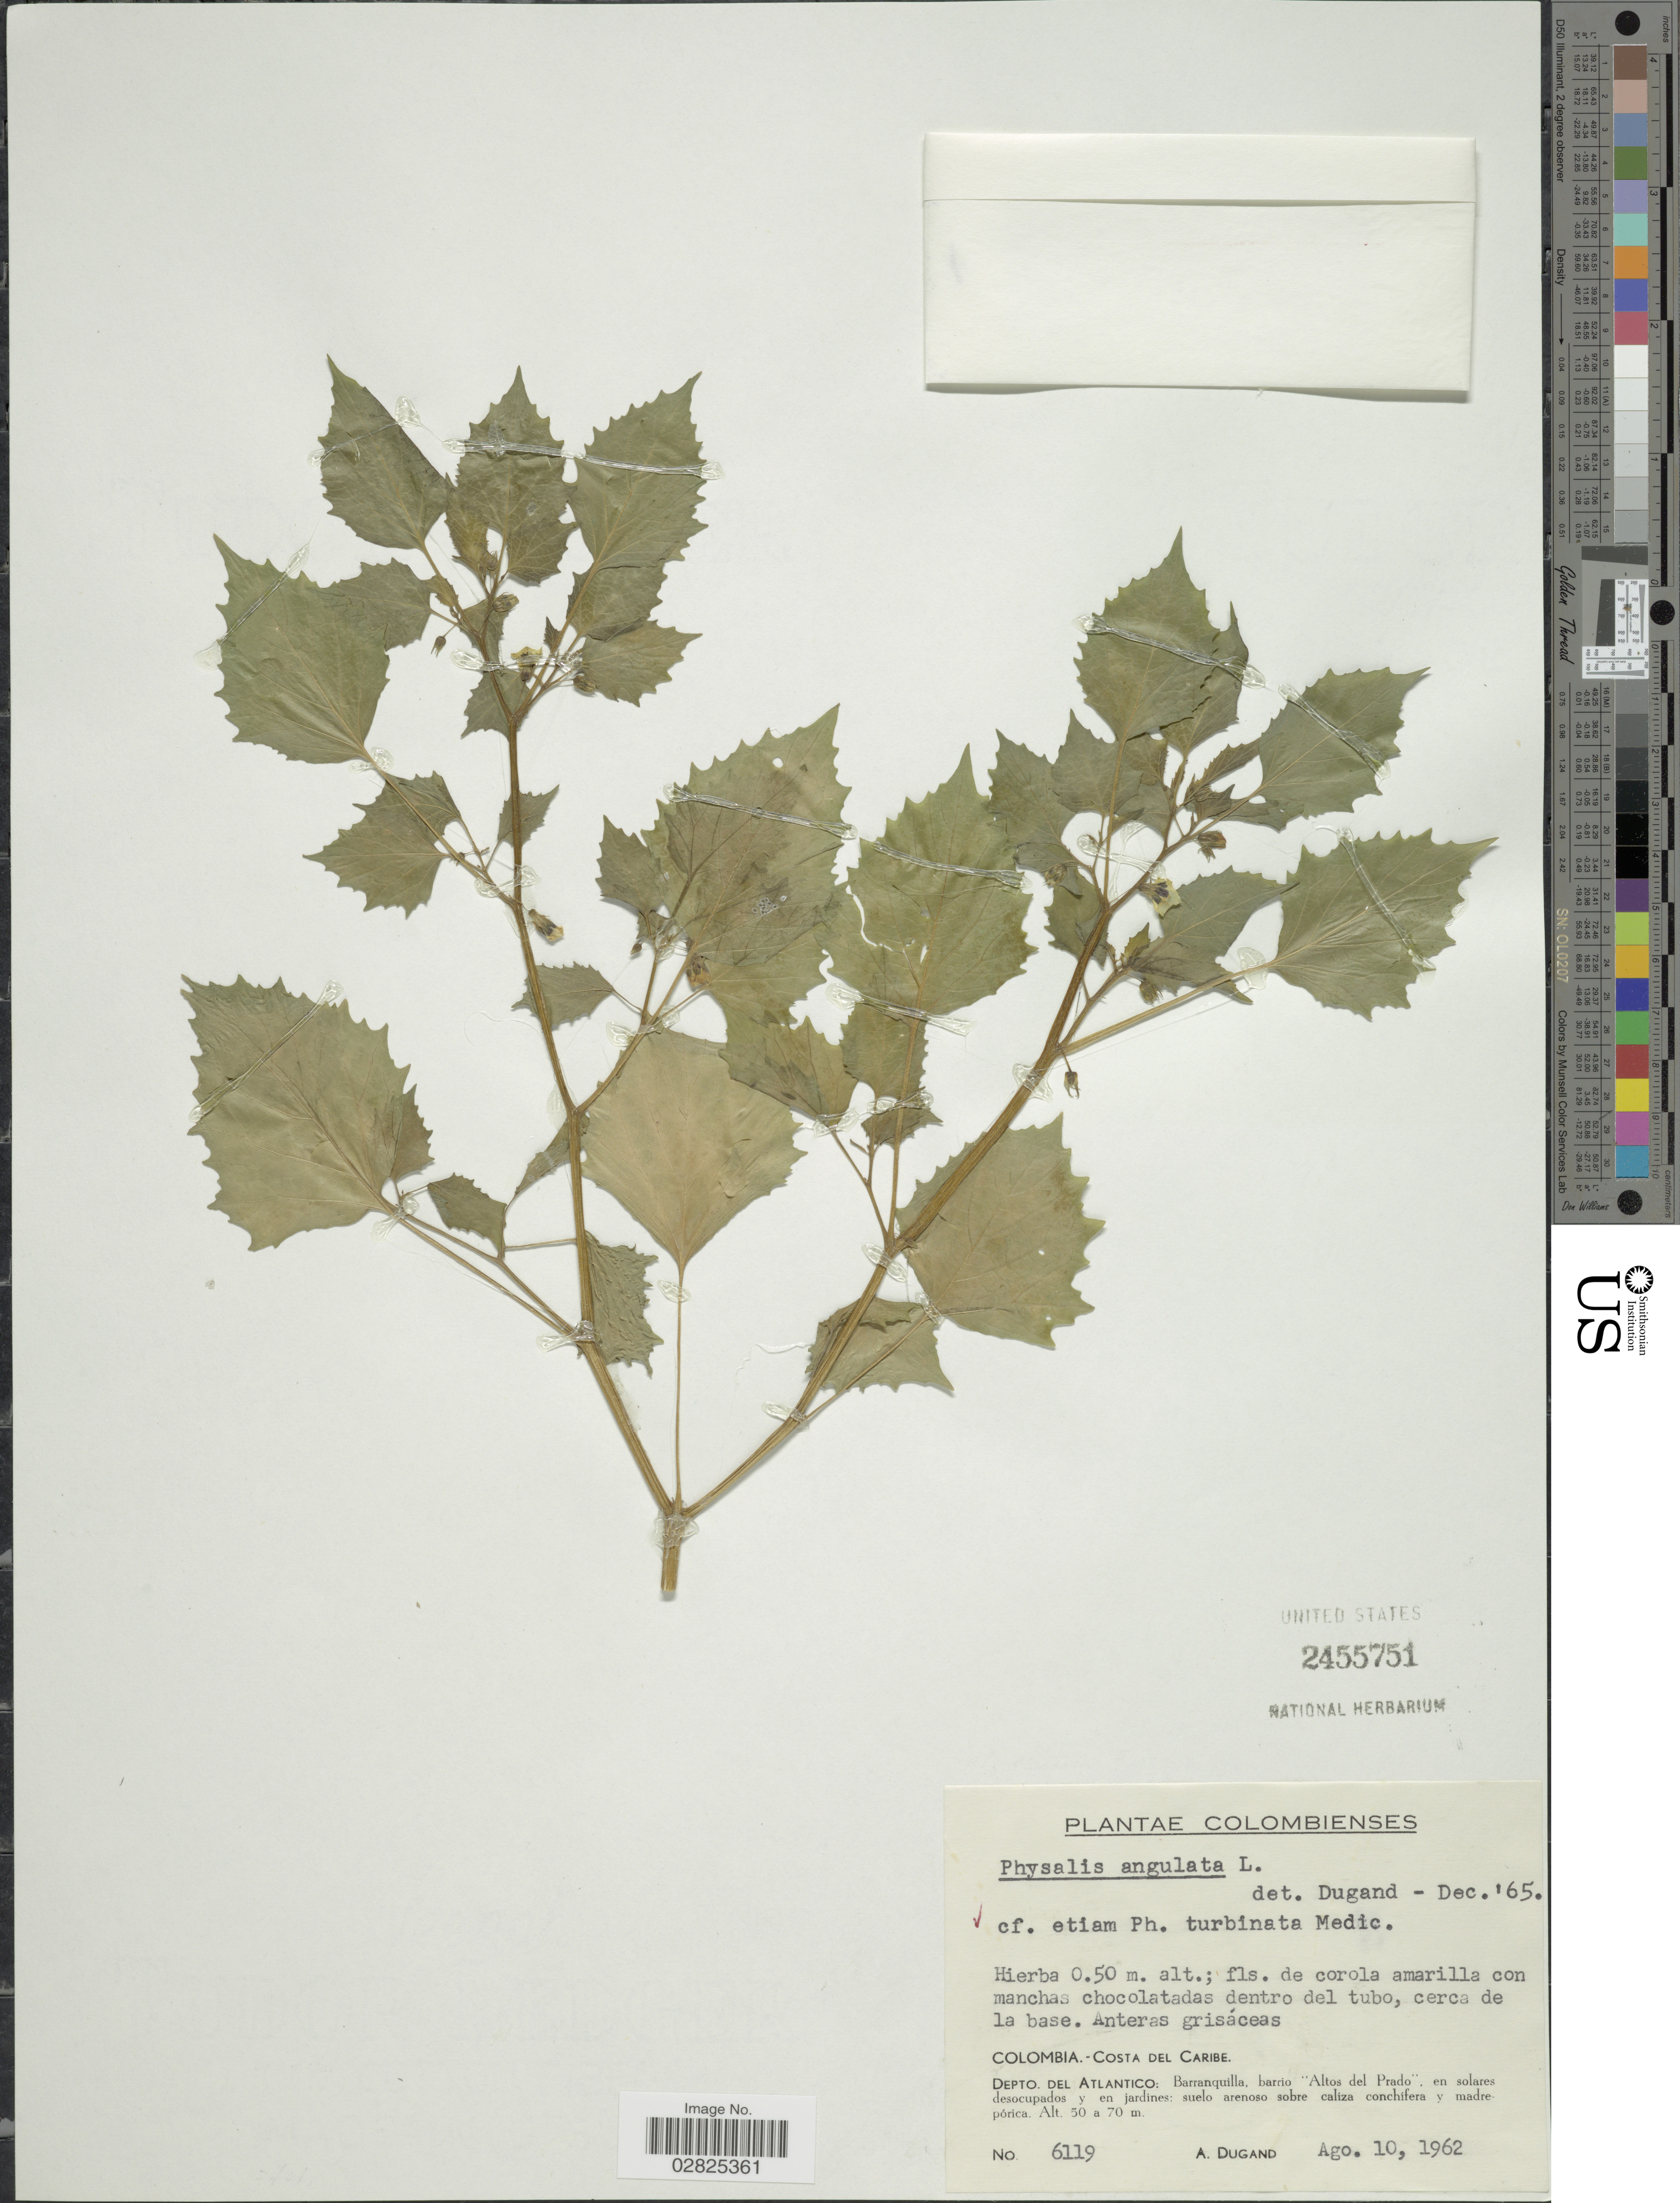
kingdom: Plantae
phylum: Tracheophyta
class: Magnoliopsida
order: Solanales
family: Solanaceae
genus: Physalis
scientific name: Physalis angulata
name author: L.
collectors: A. Dugand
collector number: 6119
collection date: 1962-08-10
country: Colombia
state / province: Atlántico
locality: Costa del Caribe, Depto. Del Atlantico: Barranquilla, barrio "Altos del Prado", en solares desocupados y en jardines.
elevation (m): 50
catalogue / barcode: US 2455751